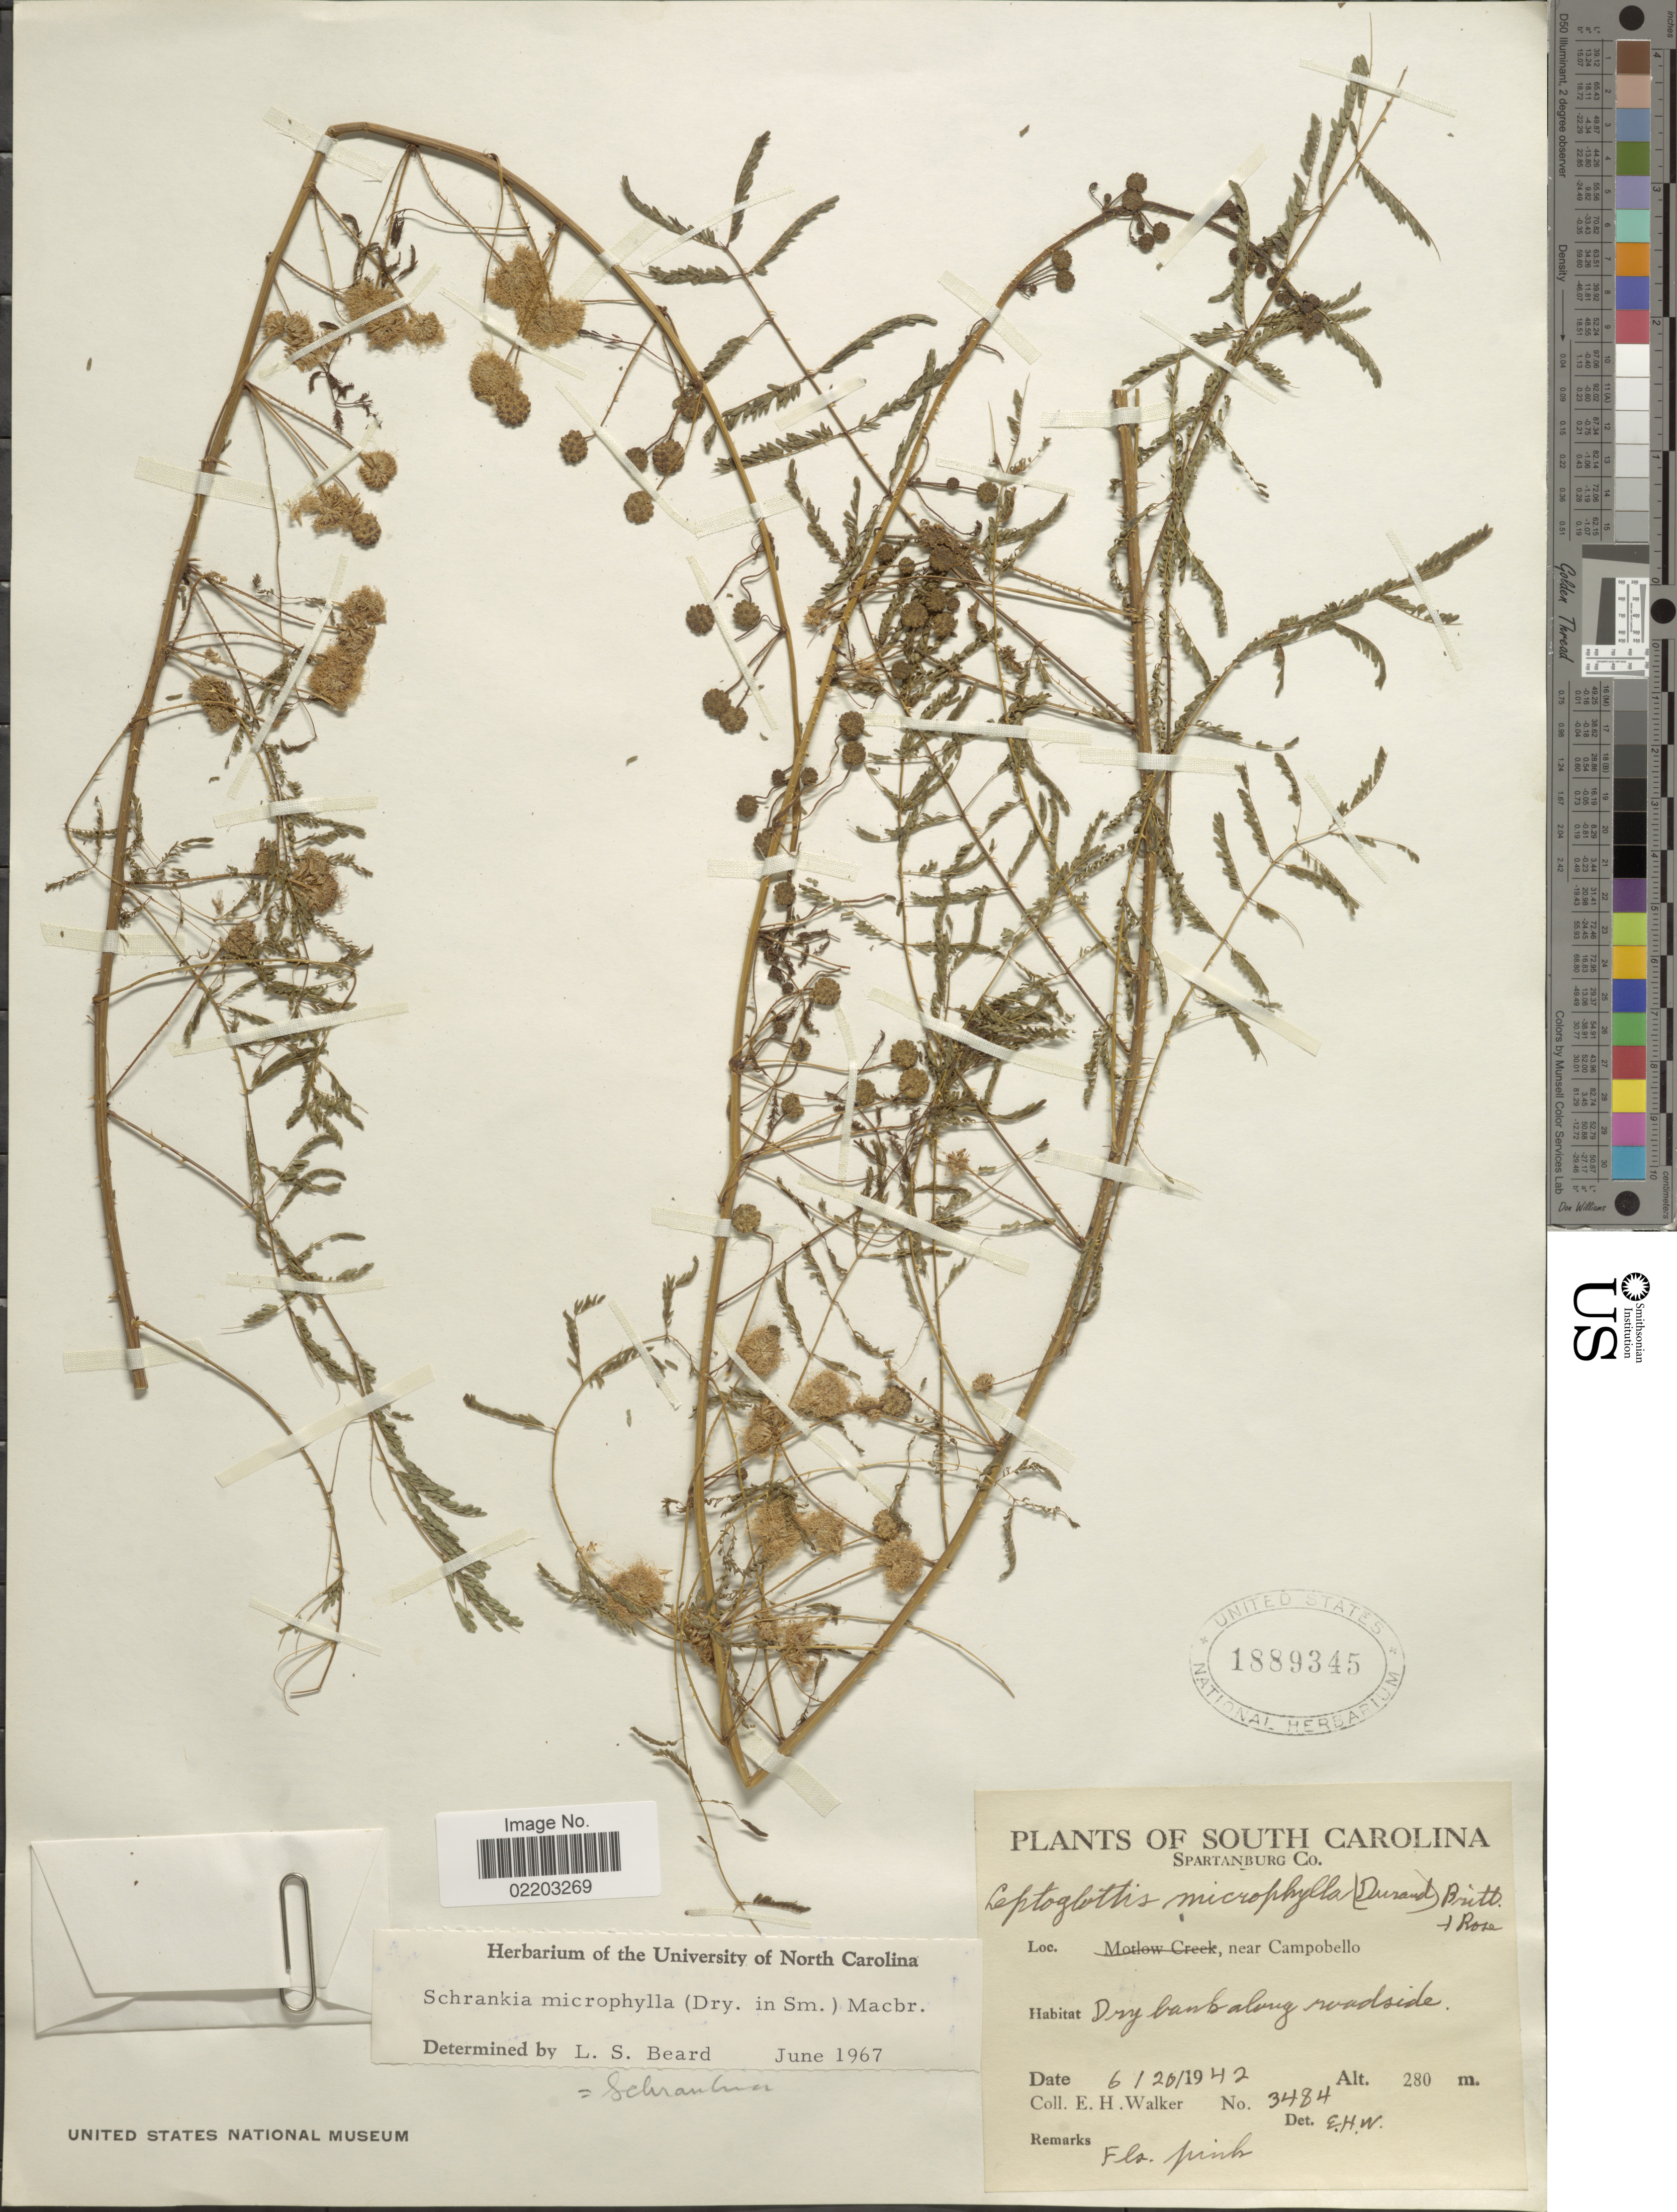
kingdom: Plantae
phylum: Tracheophyta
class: Magnoliopsida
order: Fabales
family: Fabaceae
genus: Mimosa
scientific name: Mimosa microphylla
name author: Dryand.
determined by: Strong, M. T., (US), Smithsonian Institution - National Museum of Natural History (UNITED STATES)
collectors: E. H. Walker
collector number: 3484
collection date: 1942-06-20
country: United States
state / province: South Carolina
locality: Spartanburg Co, near Campobello, Dry banks along roadside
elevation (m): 280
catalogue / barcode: US 1889345